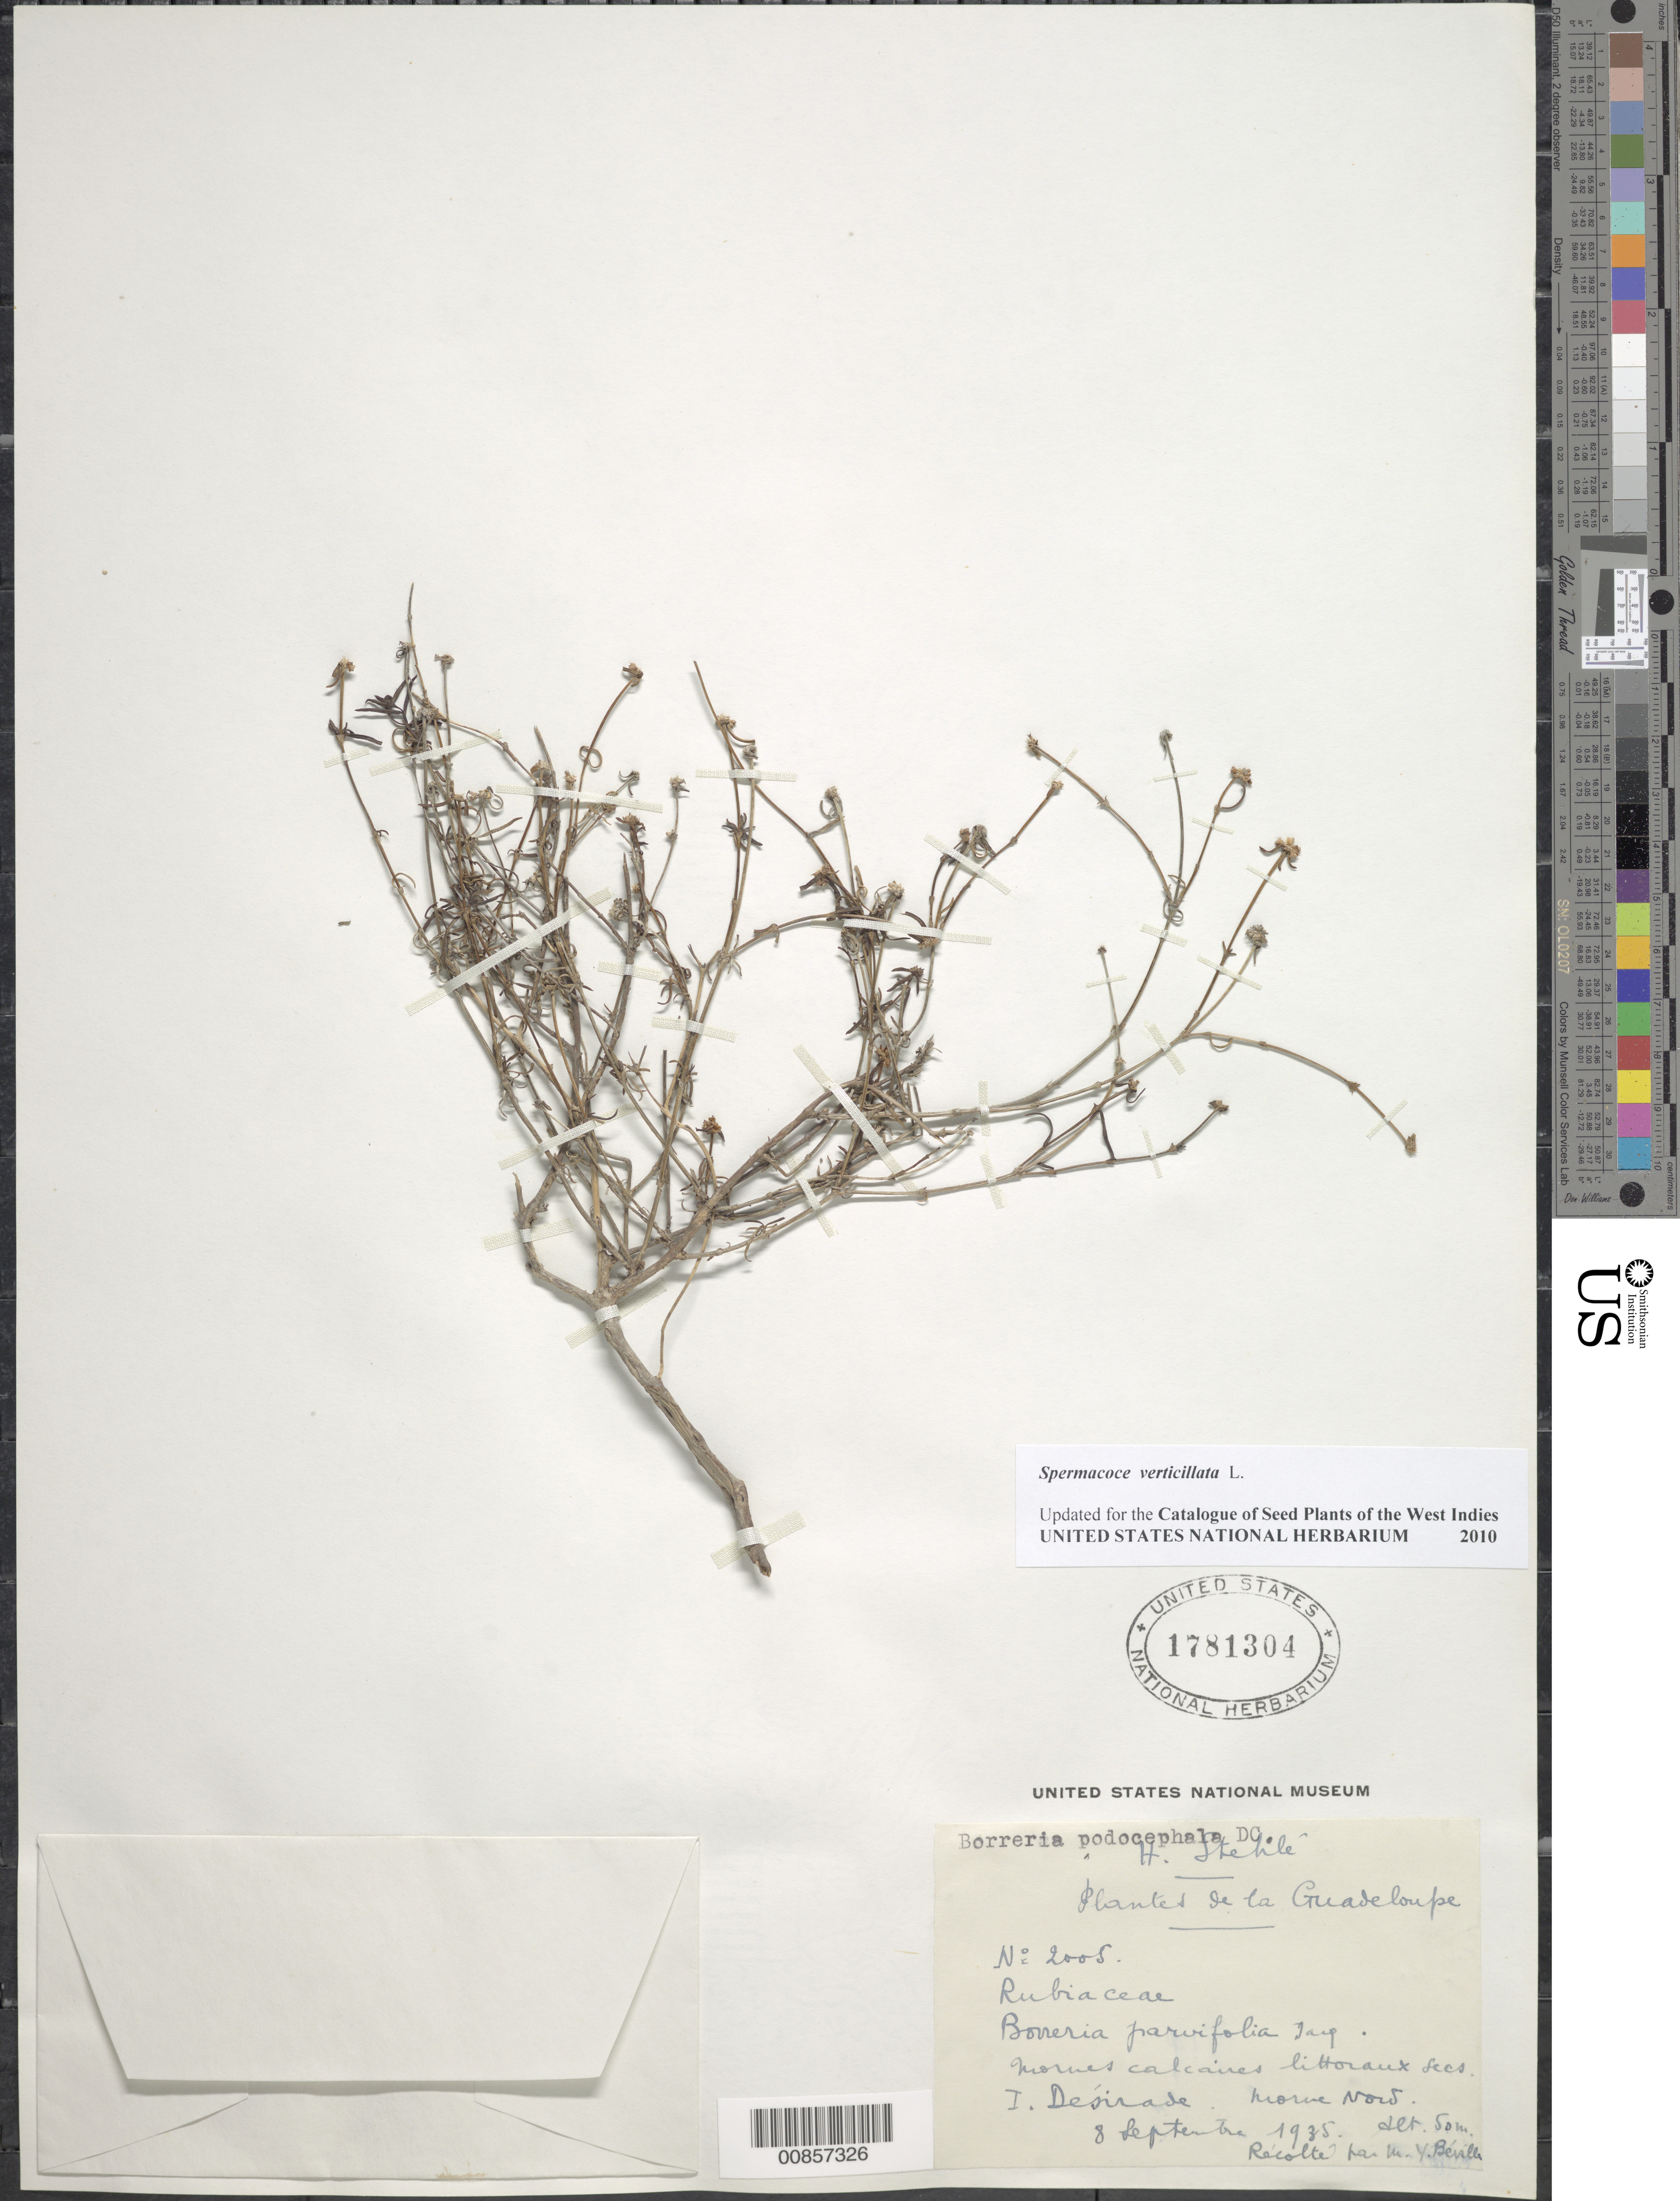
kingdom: Plantae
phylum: Tracheophyta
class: Magnoliopsida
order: Gentianales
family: Rubiaceae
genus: Spermacoce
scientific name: Spermacoce verticillata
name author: L.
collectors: H. Stehlé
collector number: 2005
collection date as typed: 08 Sep 1935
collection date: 1935-09-08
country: Guadeloupe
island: La Désirade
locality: I. Désirade. Morne Nord.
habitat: Mornes calcaires littoraux secs.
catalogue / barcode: US 1781304